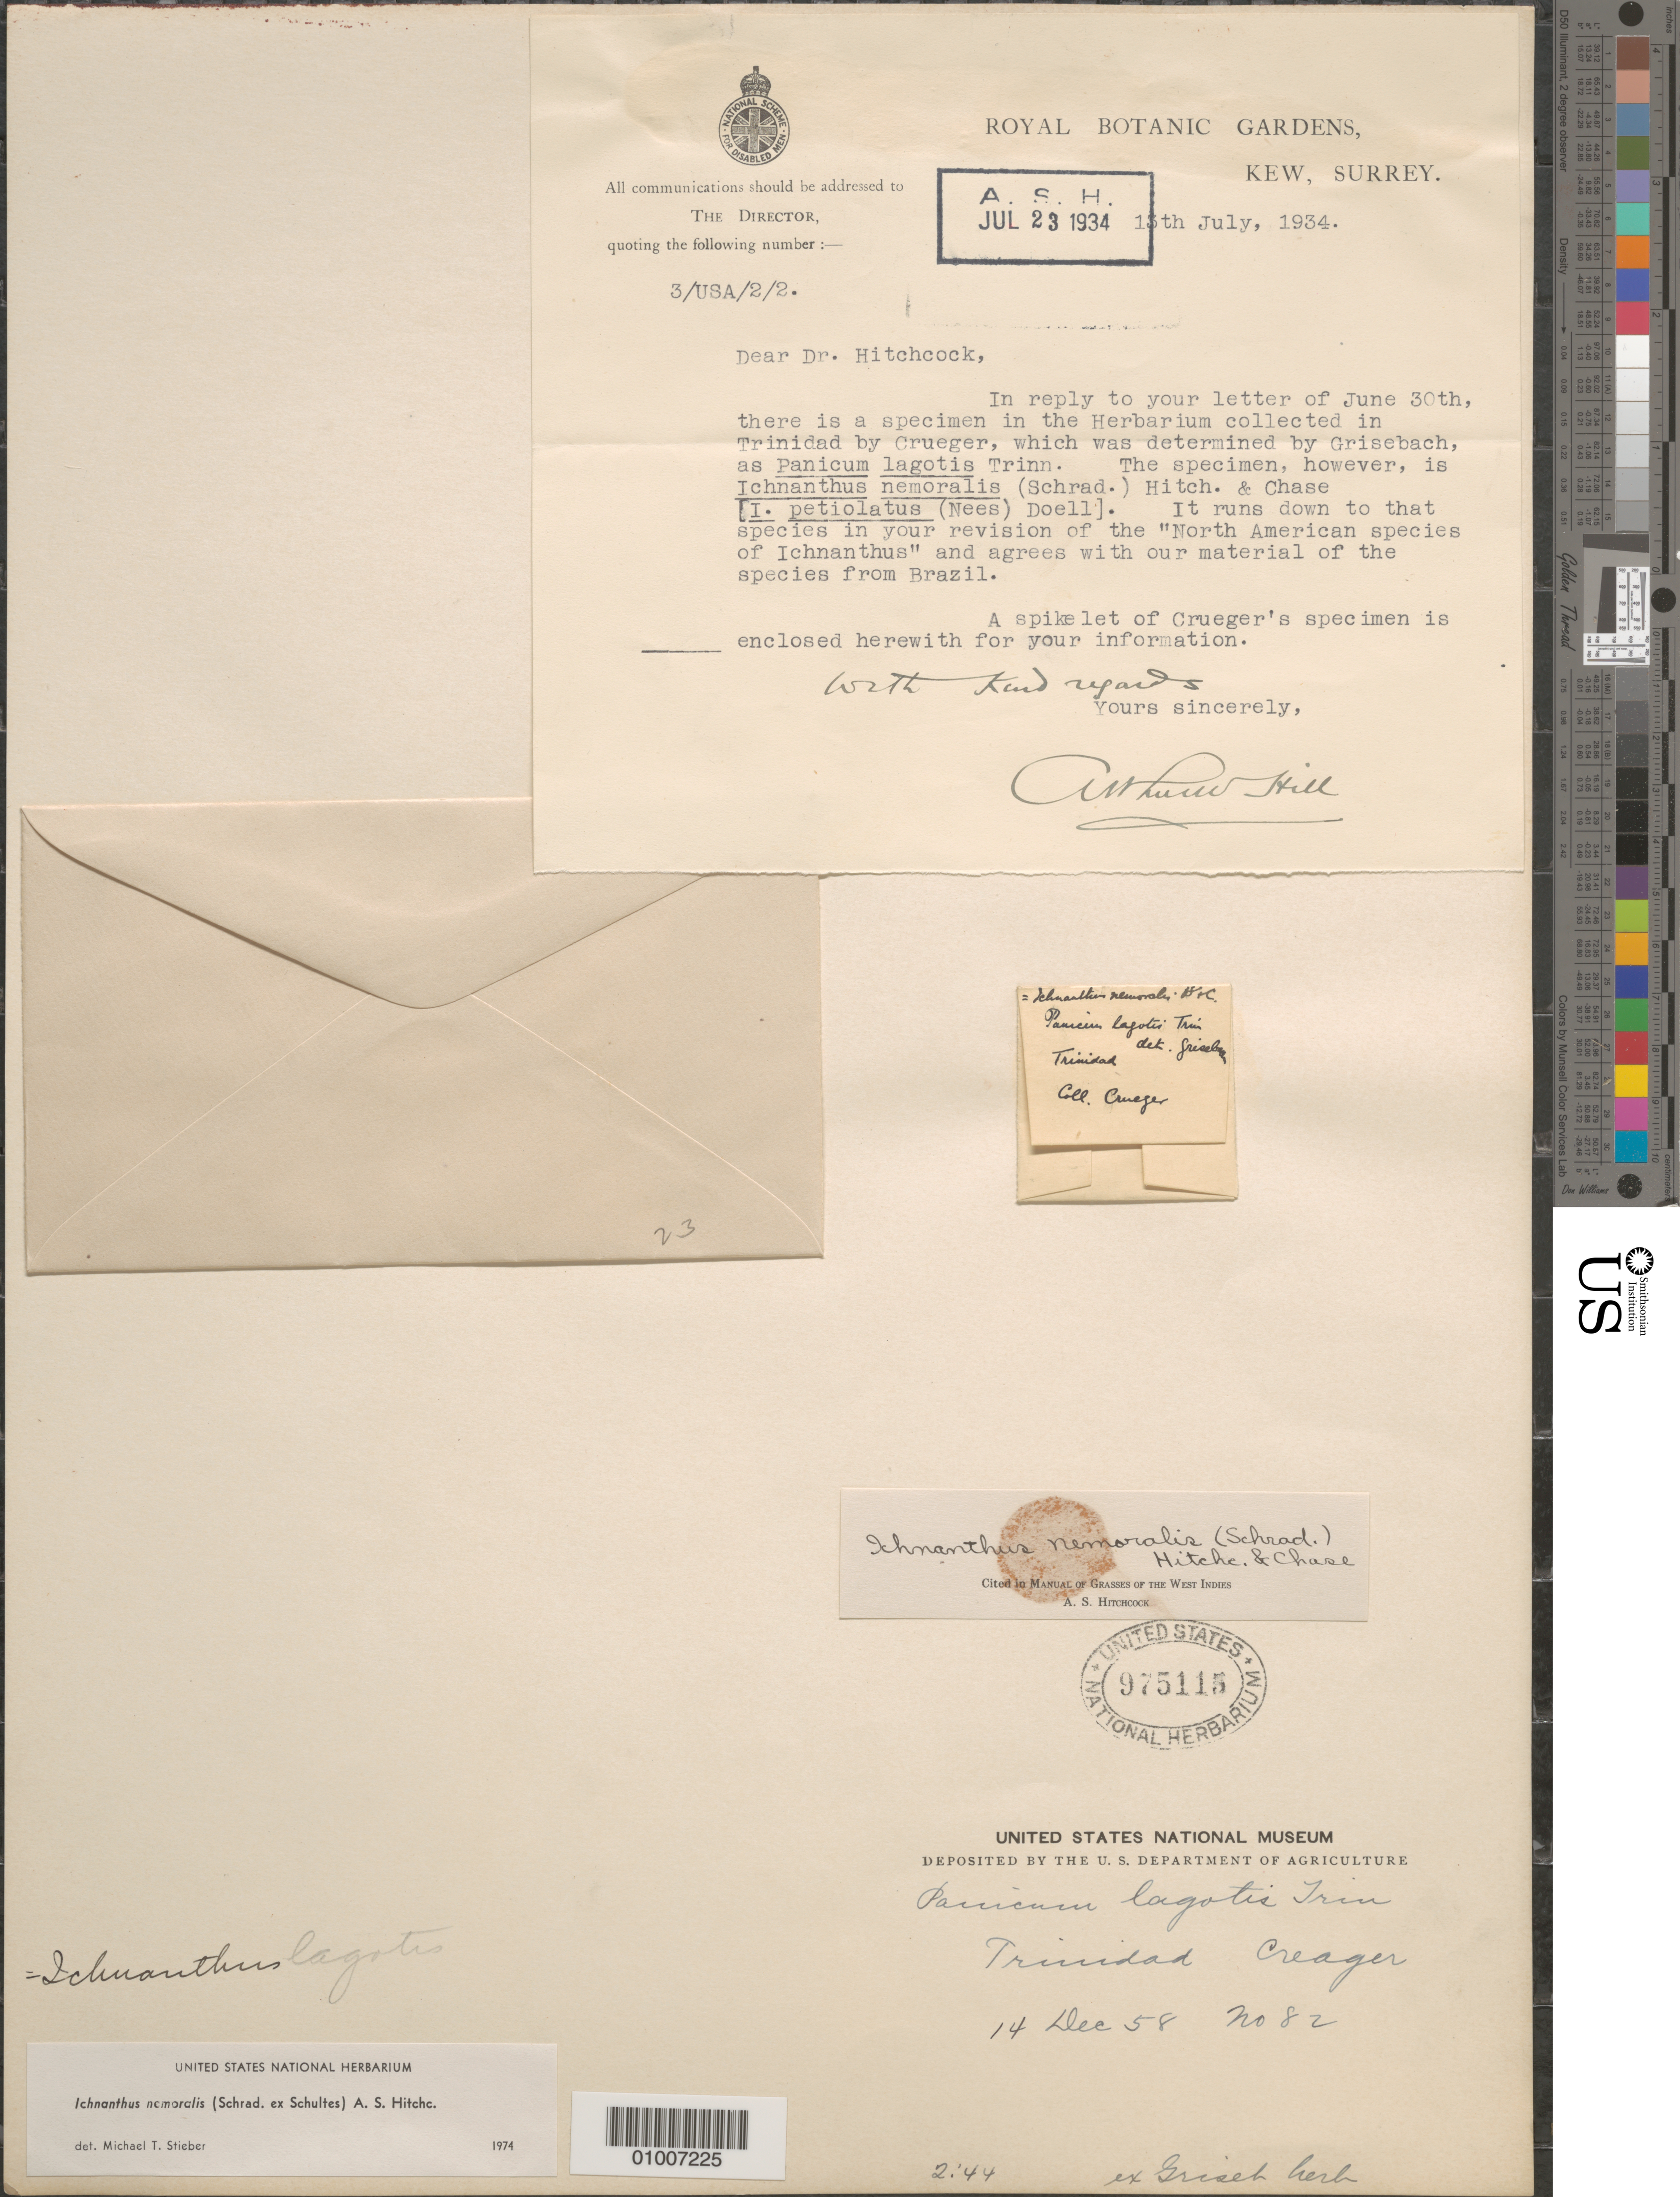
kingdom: Plantae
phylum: Tracheophyta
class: Liliopsida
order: Poales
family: Poaceae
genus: Ichnanthus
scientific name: Ichnanthus nemoralis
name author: (Schrad.) Hitchc. & Chase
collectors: H. Crüger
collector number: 82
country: Trinidad and Tobago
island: Trinidad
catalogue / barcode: US 975115